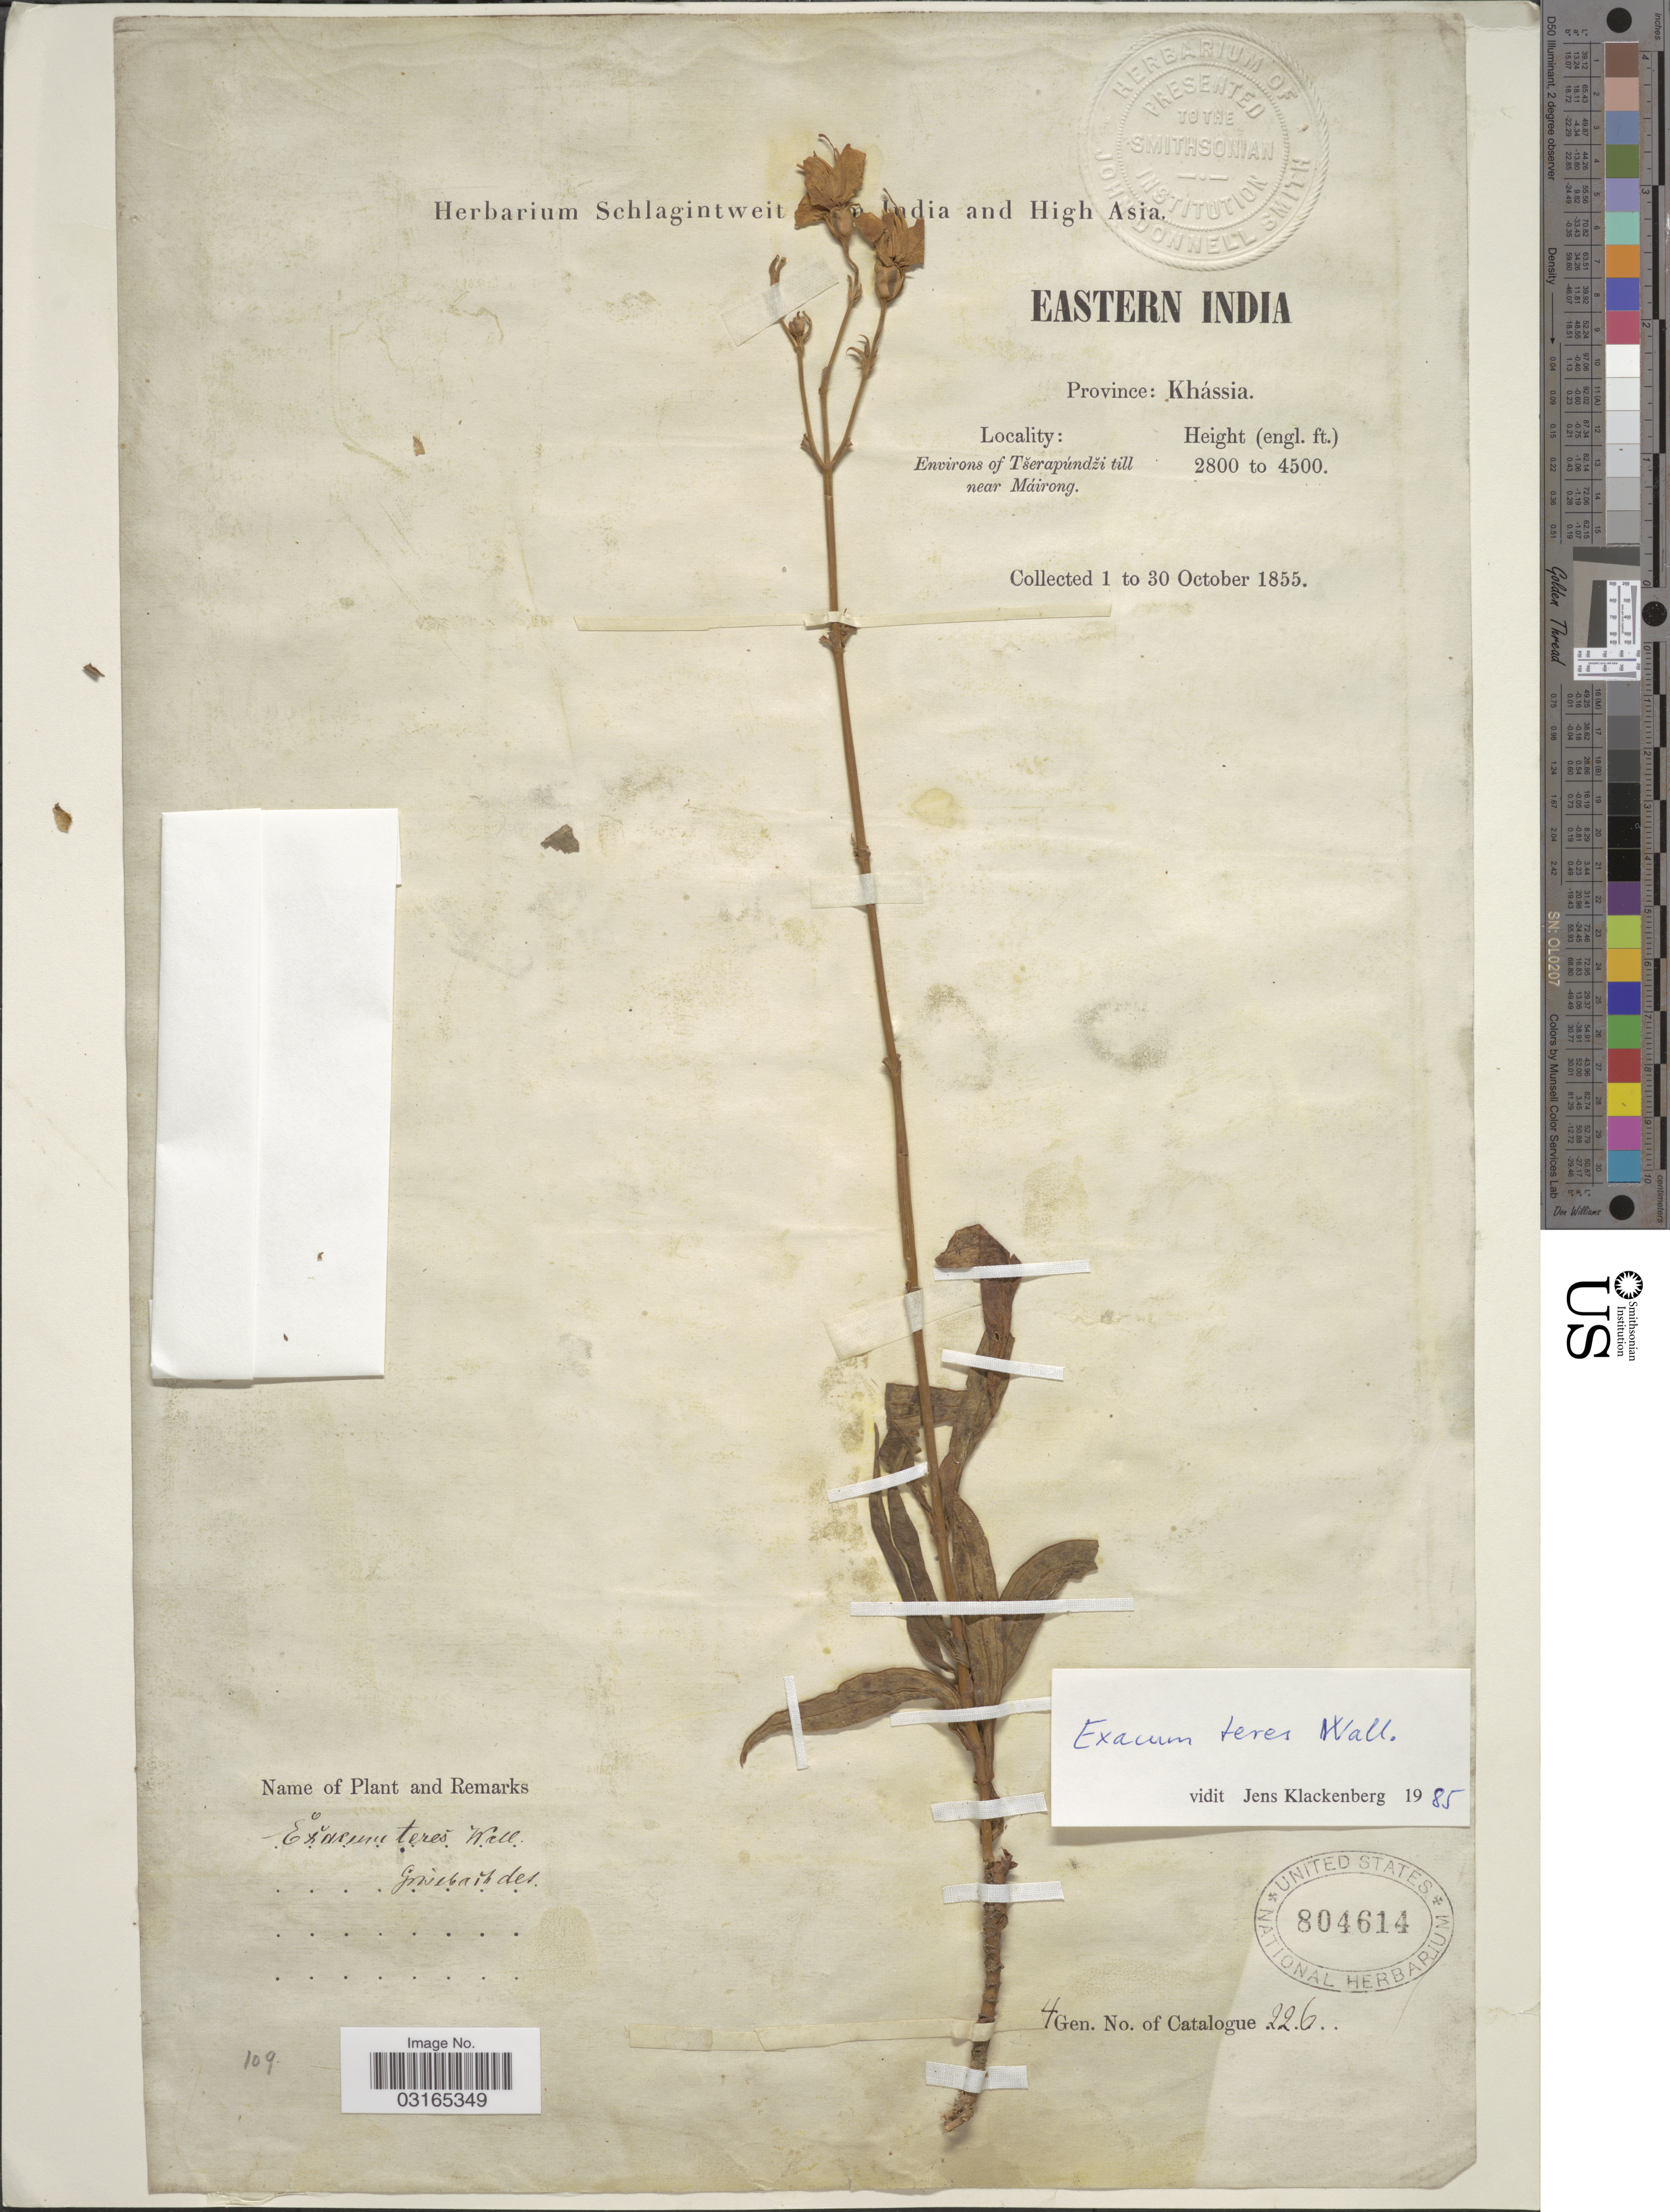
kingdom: Plantae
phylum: Tracheophyta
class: Magnoliopsida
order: Gentianales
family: Gentianaceae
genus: Exacum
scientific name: Exacum teres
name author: Wall.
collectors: ex herb. Schlagintweit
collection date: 1855-10-01/1855-10-30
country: India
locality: Eastern India. Province: Khássia. Environs of Tserapúndzi till near Máirong.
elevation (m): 853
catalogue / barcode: US 804614